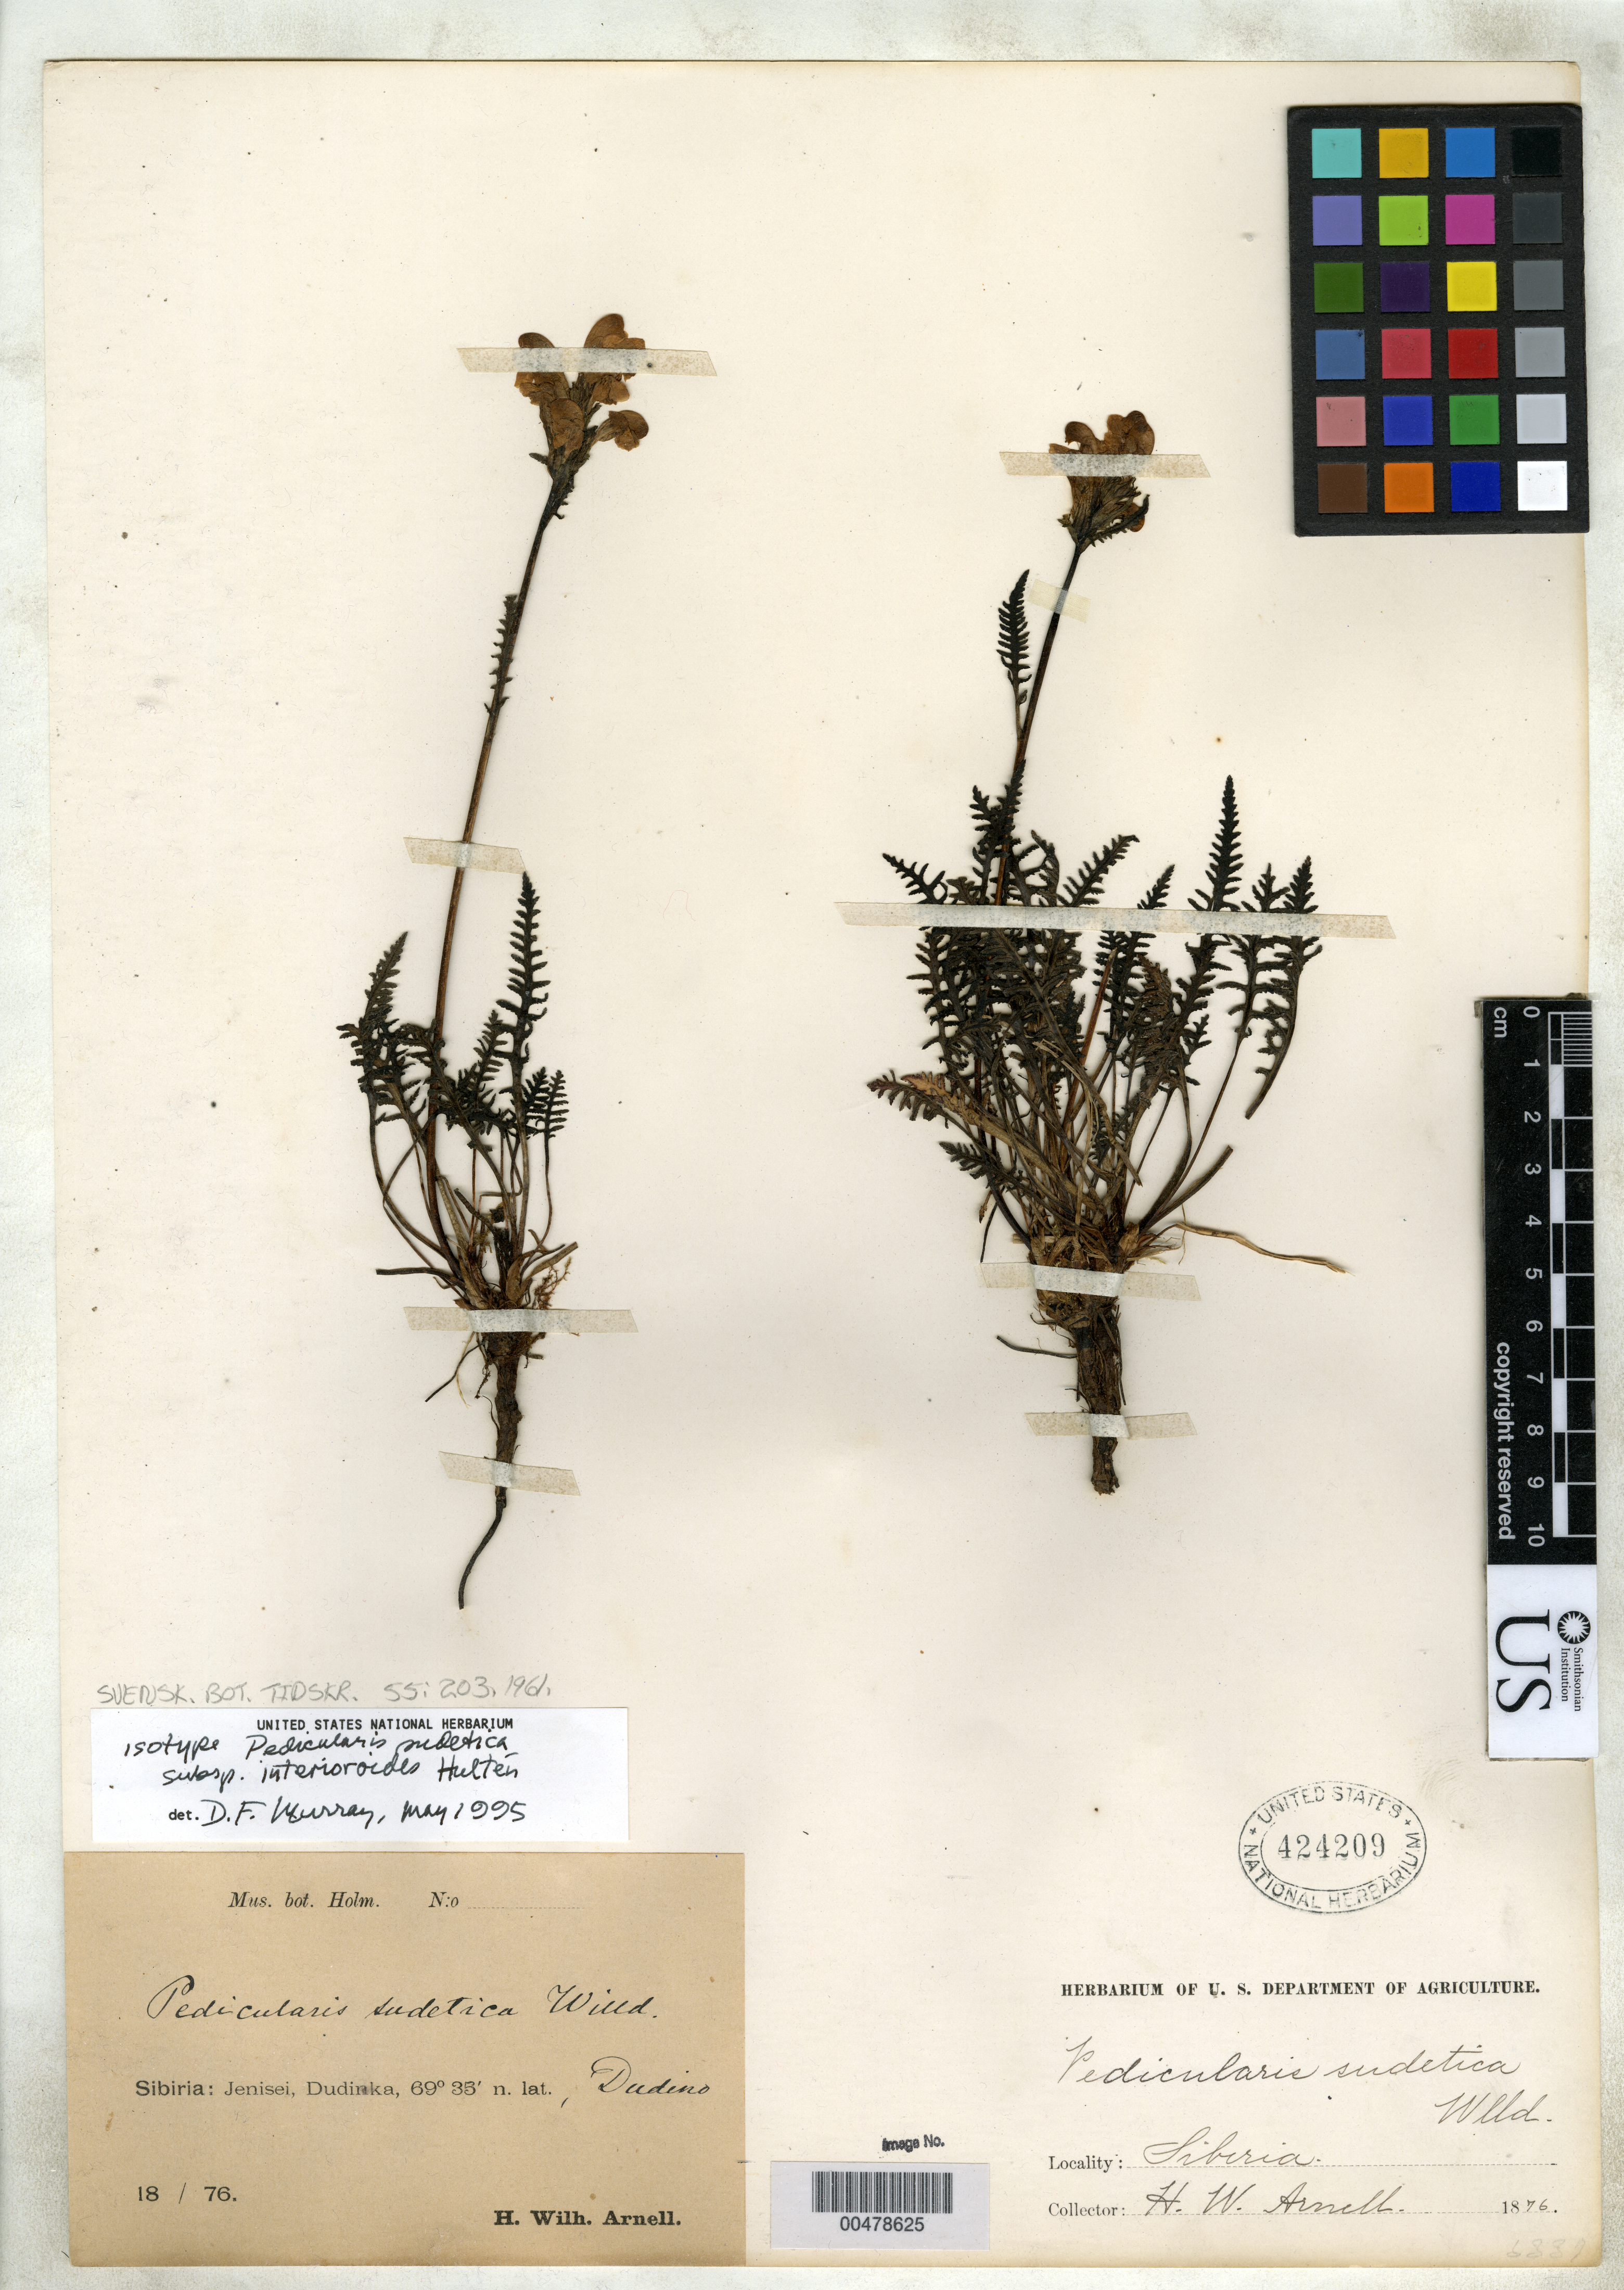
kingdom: Plantae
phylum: Tracheophyta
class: Magnoliopsida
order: Lamiales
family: Orobanchaceae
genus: Pedicularis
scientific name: Pedicularis sudetica subsp. interioroides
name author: Hultén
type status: Isotype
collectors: H. W. Arnell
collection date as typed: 1876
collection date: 1876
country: Russian Federation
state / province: Siberia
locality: Jenisei, Dudinka. (lat/long recorded as: lat=69:35:0:N long=:::)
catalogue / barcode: US 424209